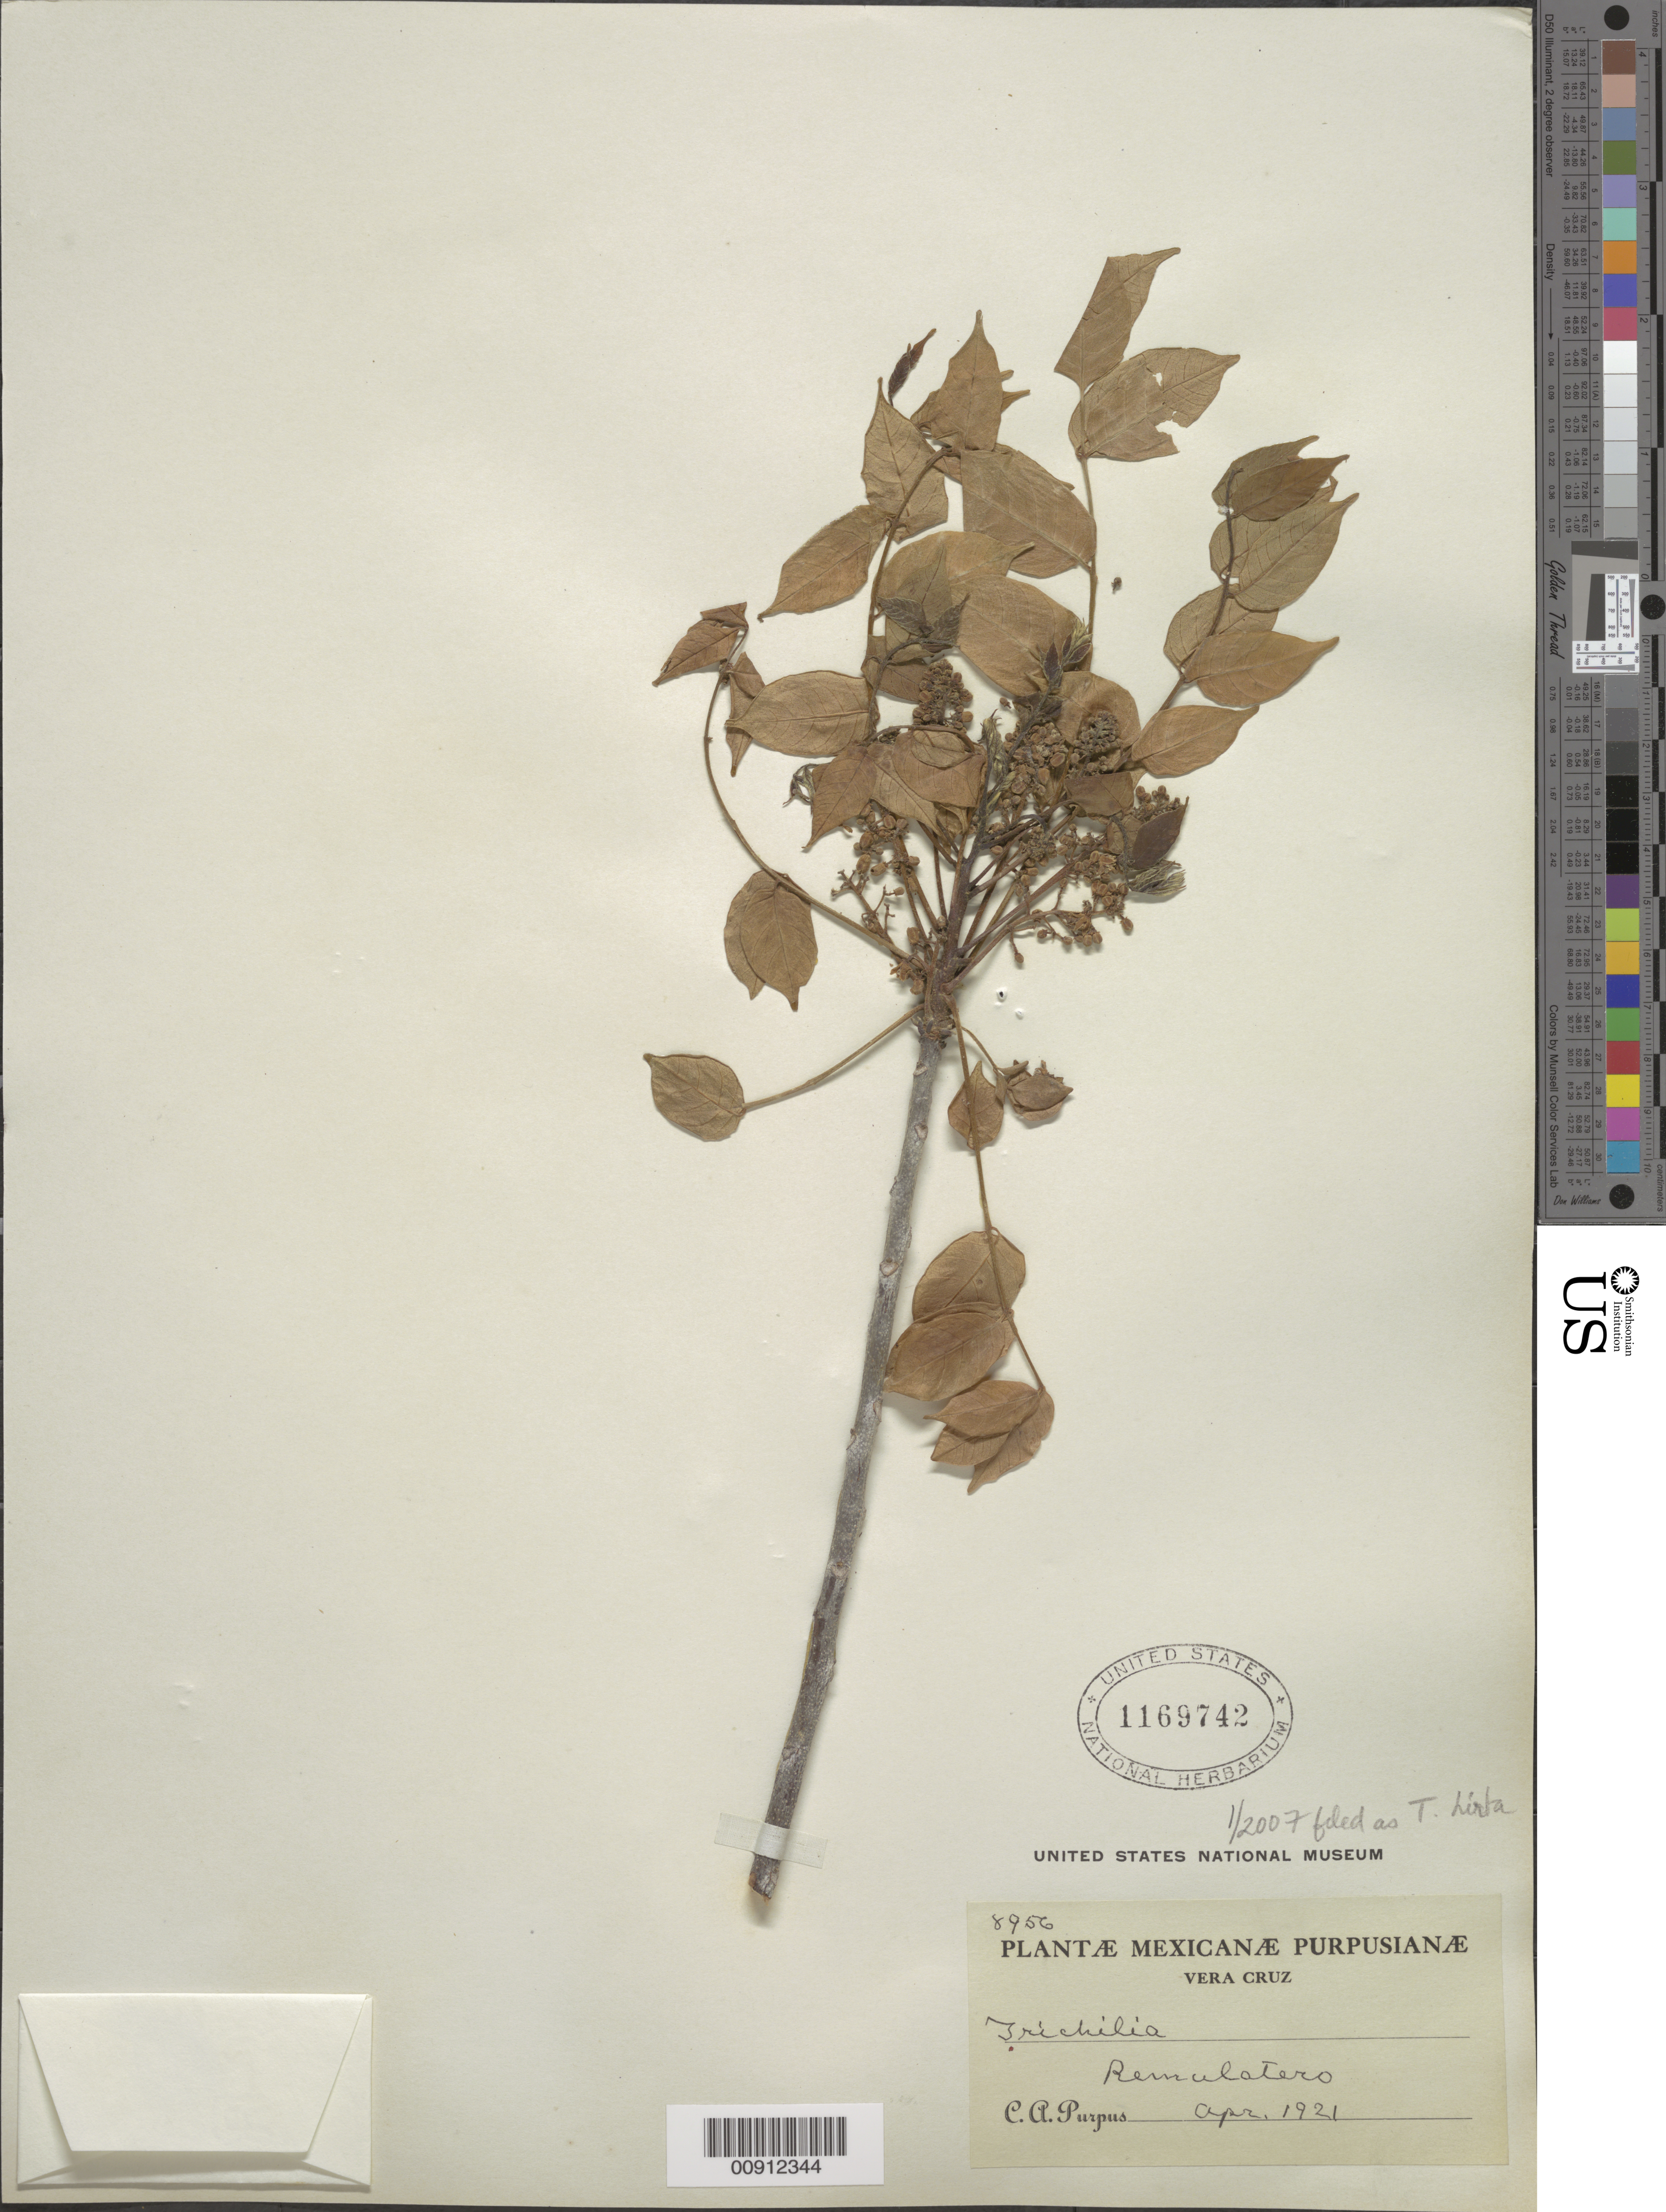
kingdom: Plantae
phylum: Tracheophyta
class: Magnoliopsida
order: Sapindales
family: Meliaceae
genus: Trichilia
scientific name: Trichilia hirta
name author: L.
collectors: C. A. Purpus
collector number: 8956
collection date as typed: Apr 1921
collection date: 1921-04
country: Mexico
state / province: Veracruz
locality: Remulatero, Veracruz.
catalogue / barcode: US 1169742